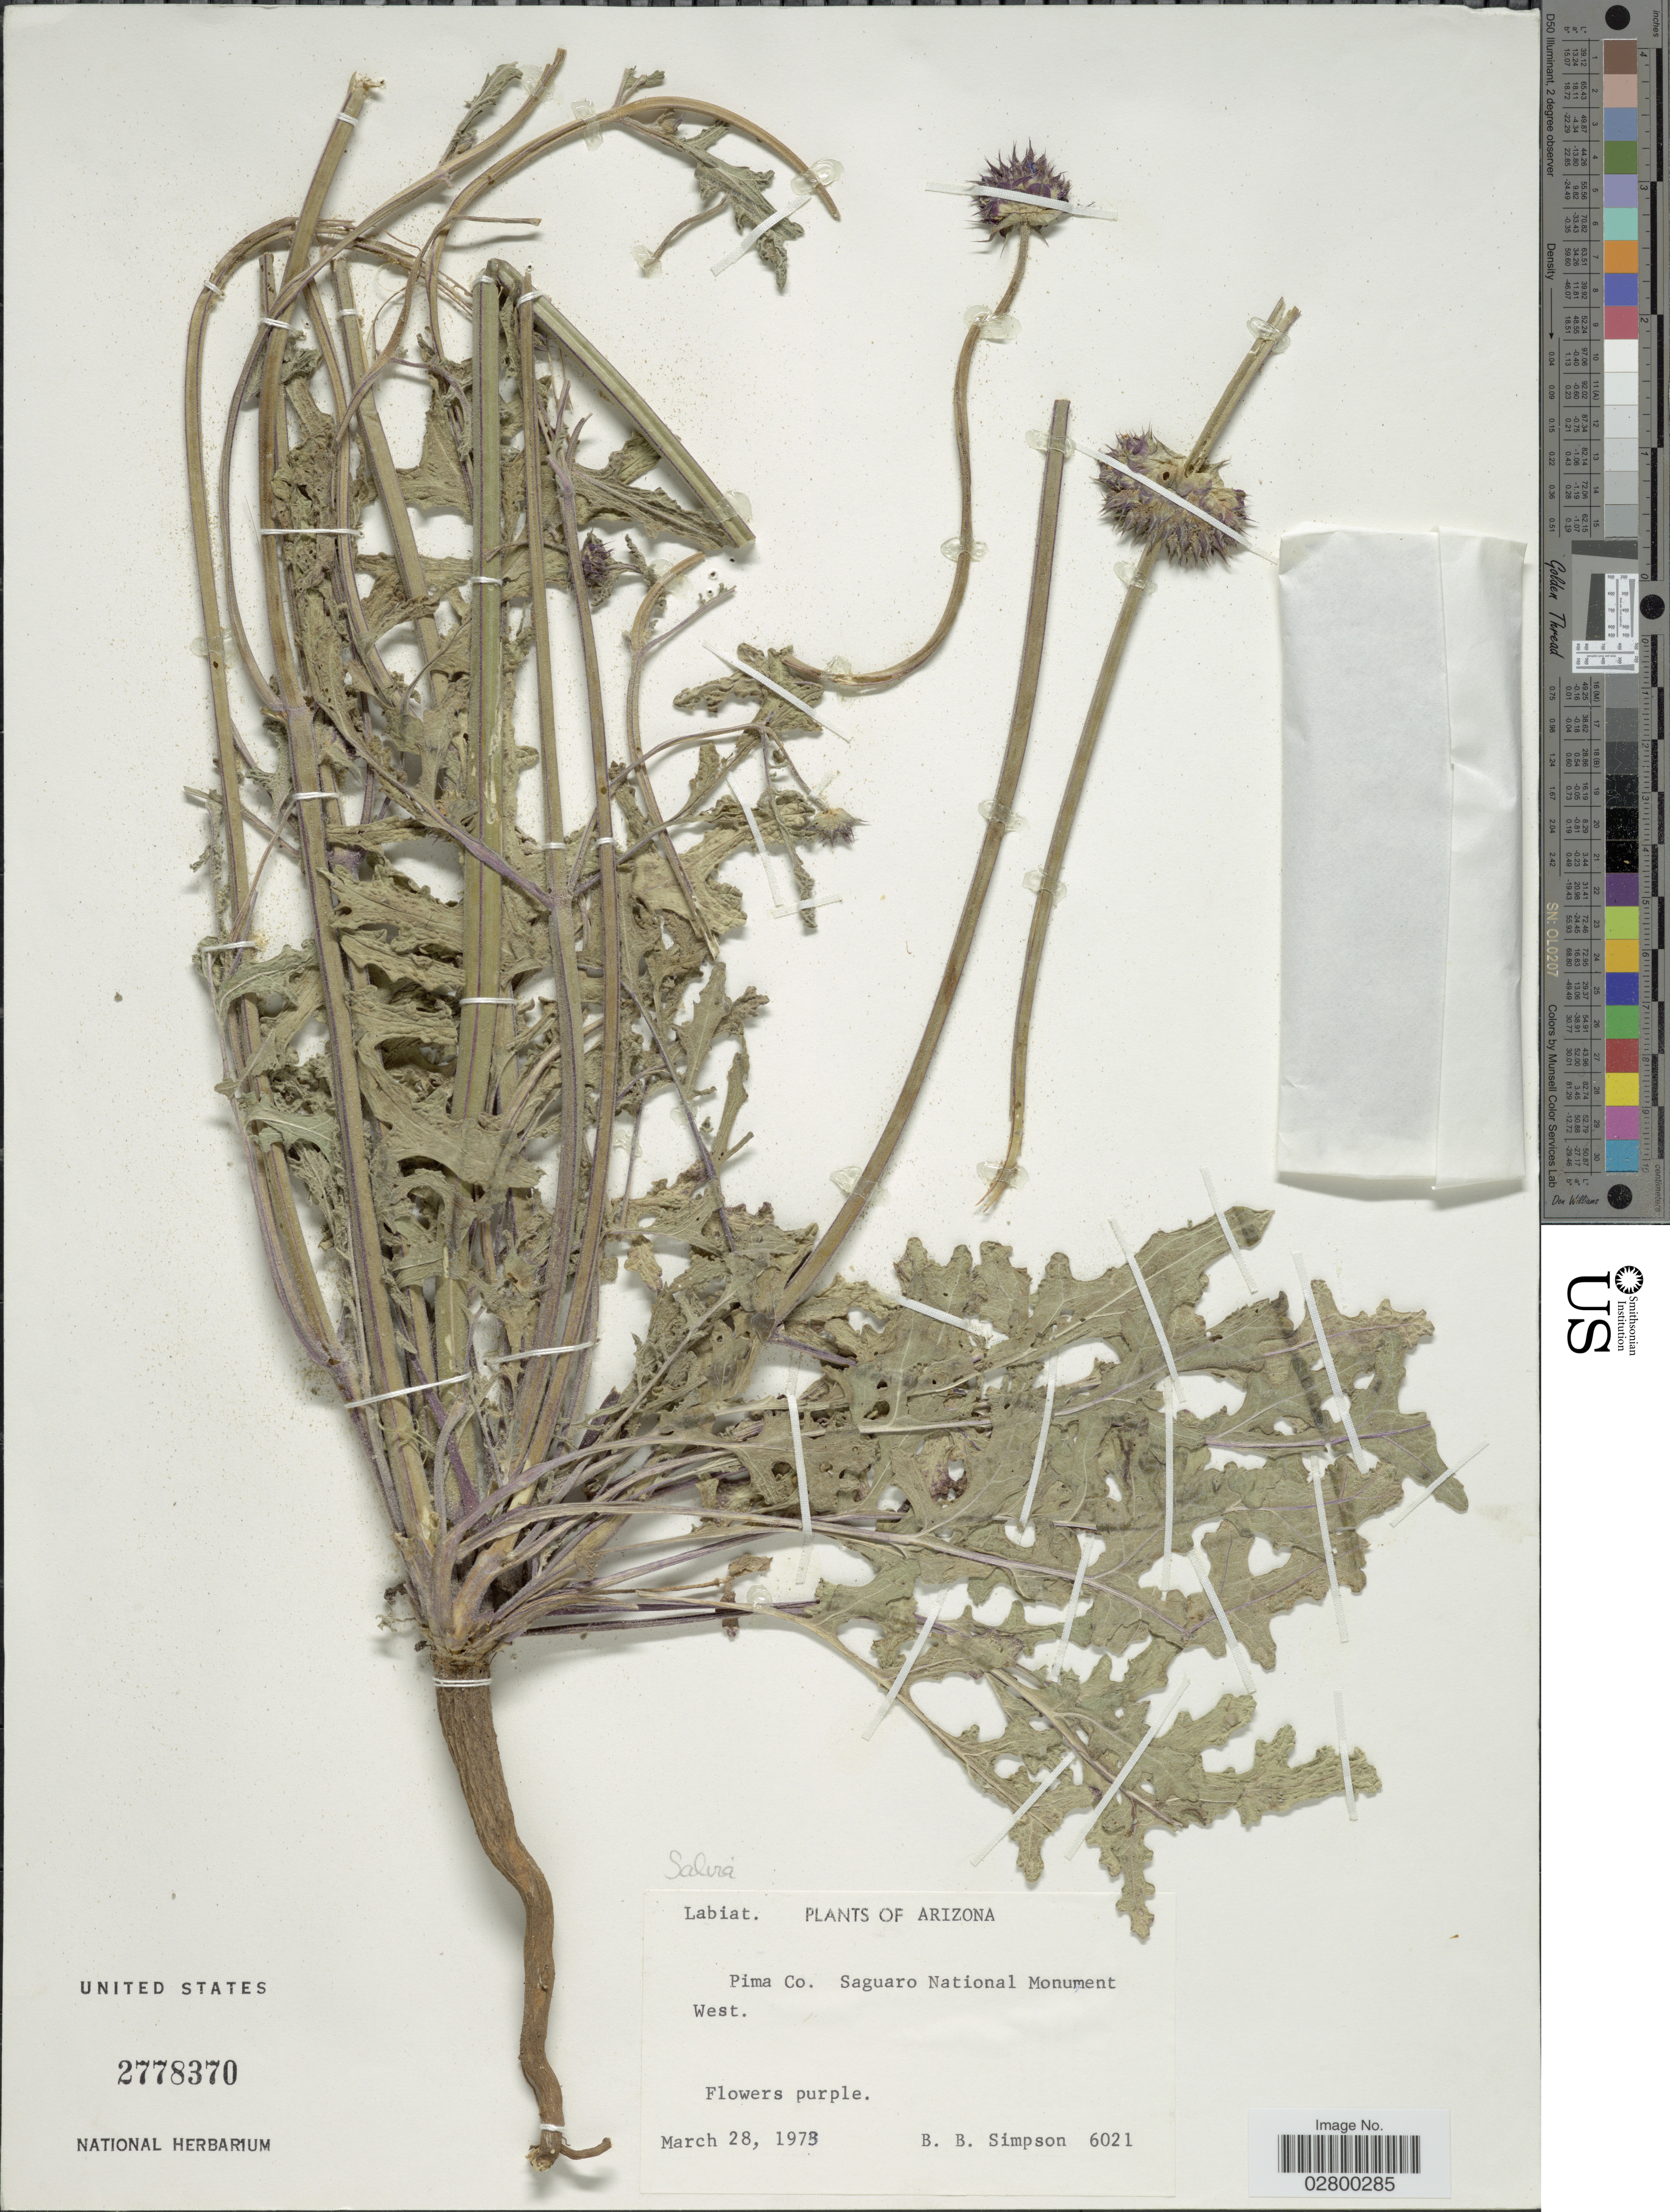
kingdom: Plantae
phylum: Tracheophyta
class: Magnoliopsida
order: Lamiales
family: Lamiaceae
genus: Salvia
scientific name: Salvia sp.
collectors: B. B. Simpson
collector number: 6021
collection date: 1973-03-28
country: United States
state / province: Arizona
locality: Pima Co., Saguaro National Monument West.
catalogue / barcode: US 2778370